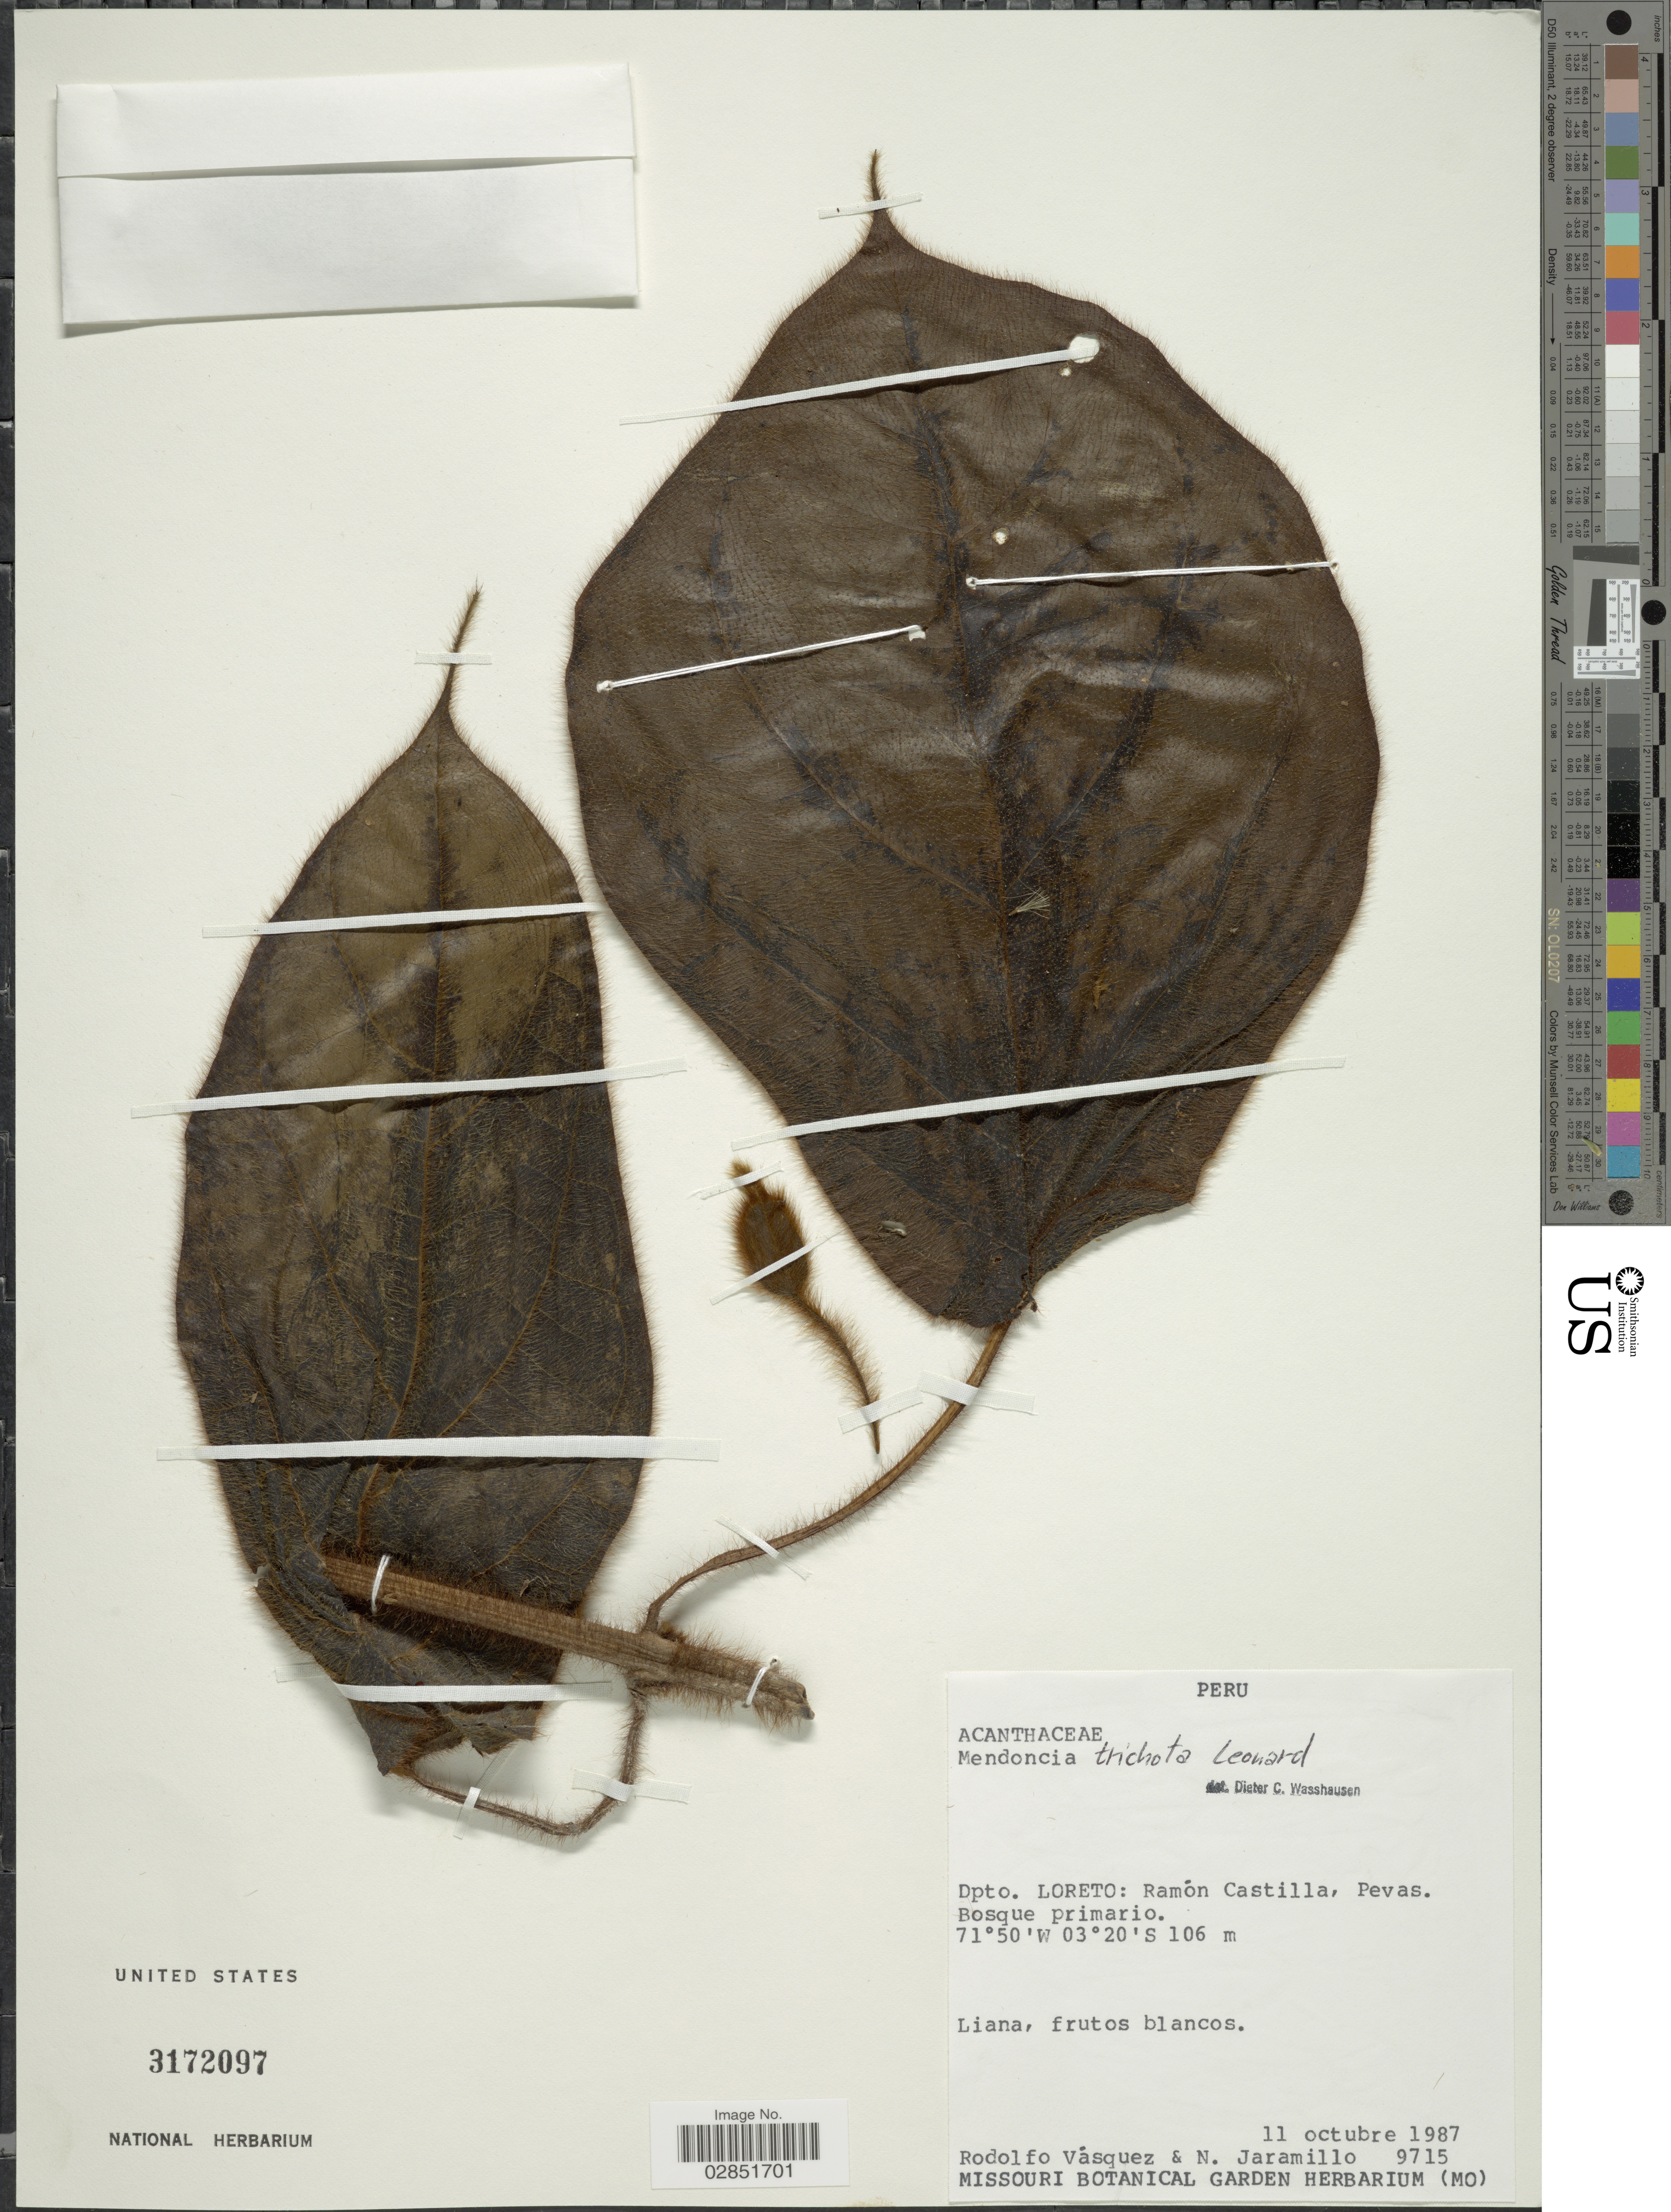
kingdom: Plantae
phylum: Tracheophyta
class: Magnoliopsida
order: Lamiales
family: Acanthaceae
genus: Mendoncia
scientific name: Mendoncia trichota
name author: Leonard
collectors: R. Vásquez & N. Jaramillo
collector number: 9715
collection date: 1987-10-11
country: Peru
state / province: Loreto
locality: Dpto. Loreto: Ramón Castilla, Pevas.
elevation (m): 106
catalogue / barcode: US 3172097